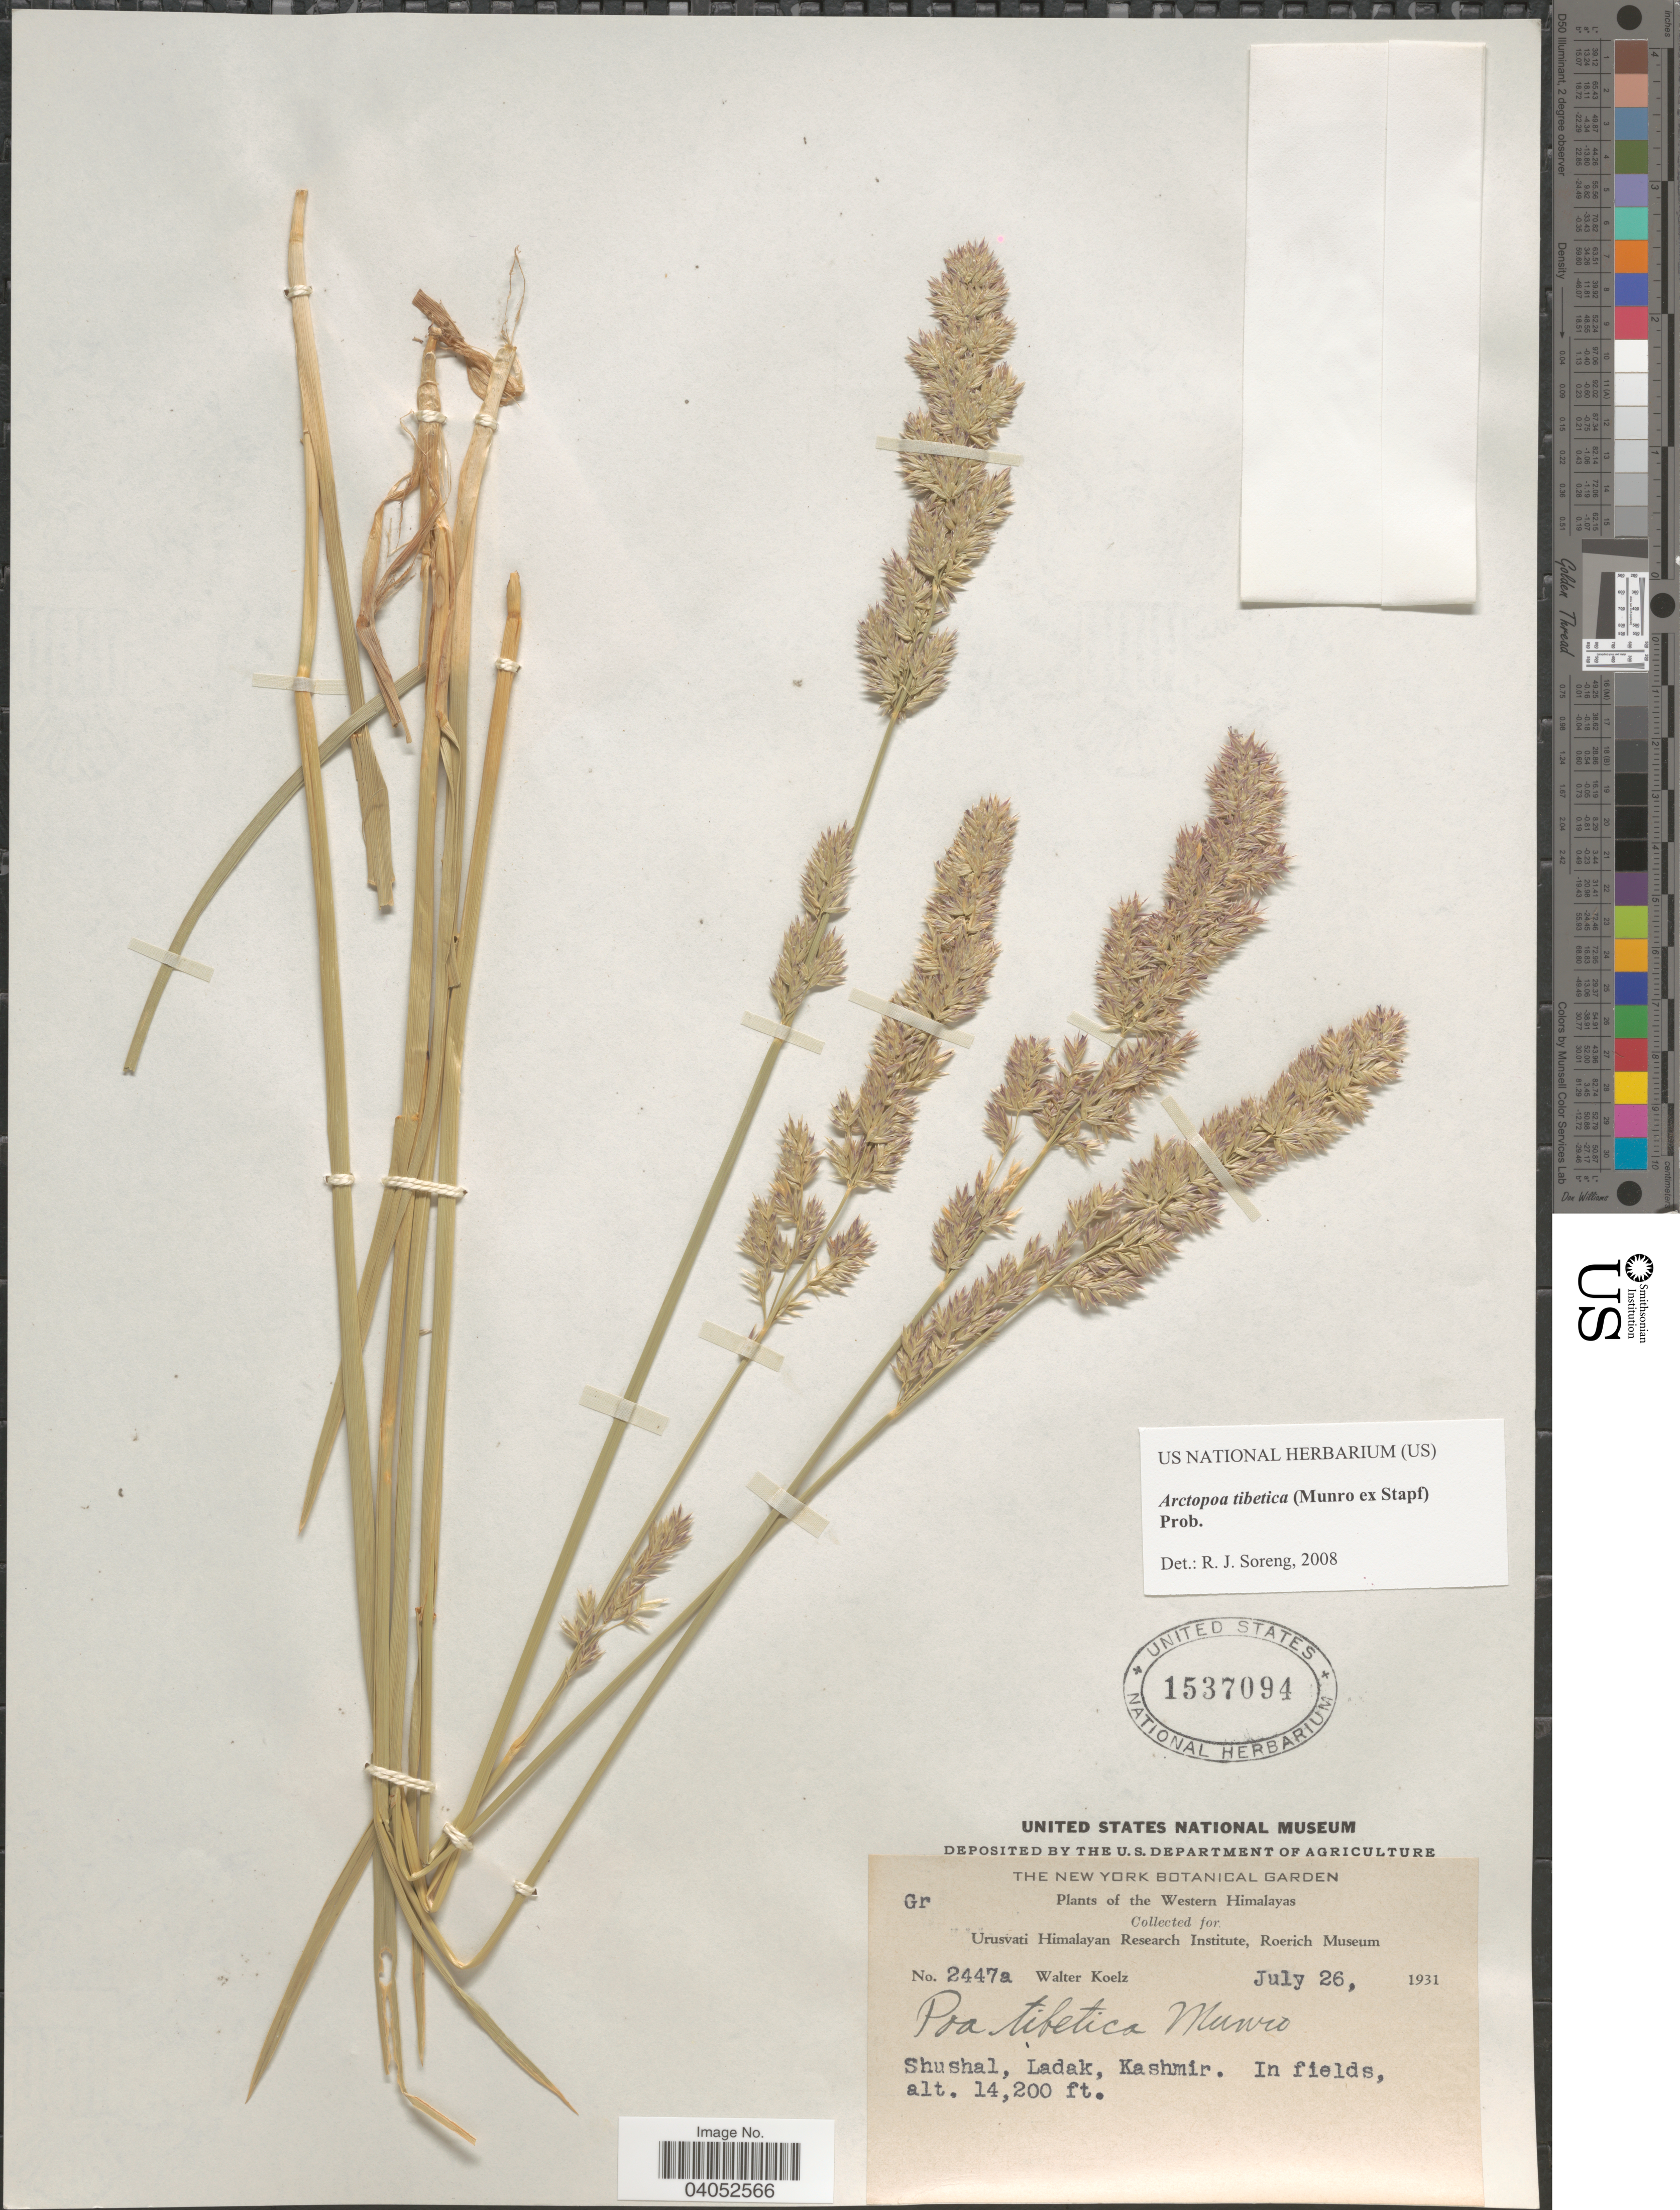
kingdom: Plantae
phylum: Tracheophyta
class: Liliopsida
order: Poales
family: Poaceae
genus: Arctopoa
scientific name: Arctopoa tibetica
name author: (Munro ex Stapf) Prob.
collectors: W. N. Koelz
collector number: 2447a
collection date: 1931-07-26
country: India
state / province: Ladakh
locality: Western Himalayas. Shushal, Ladak, Kashmir.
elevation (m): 4328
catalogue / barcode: US 1537094